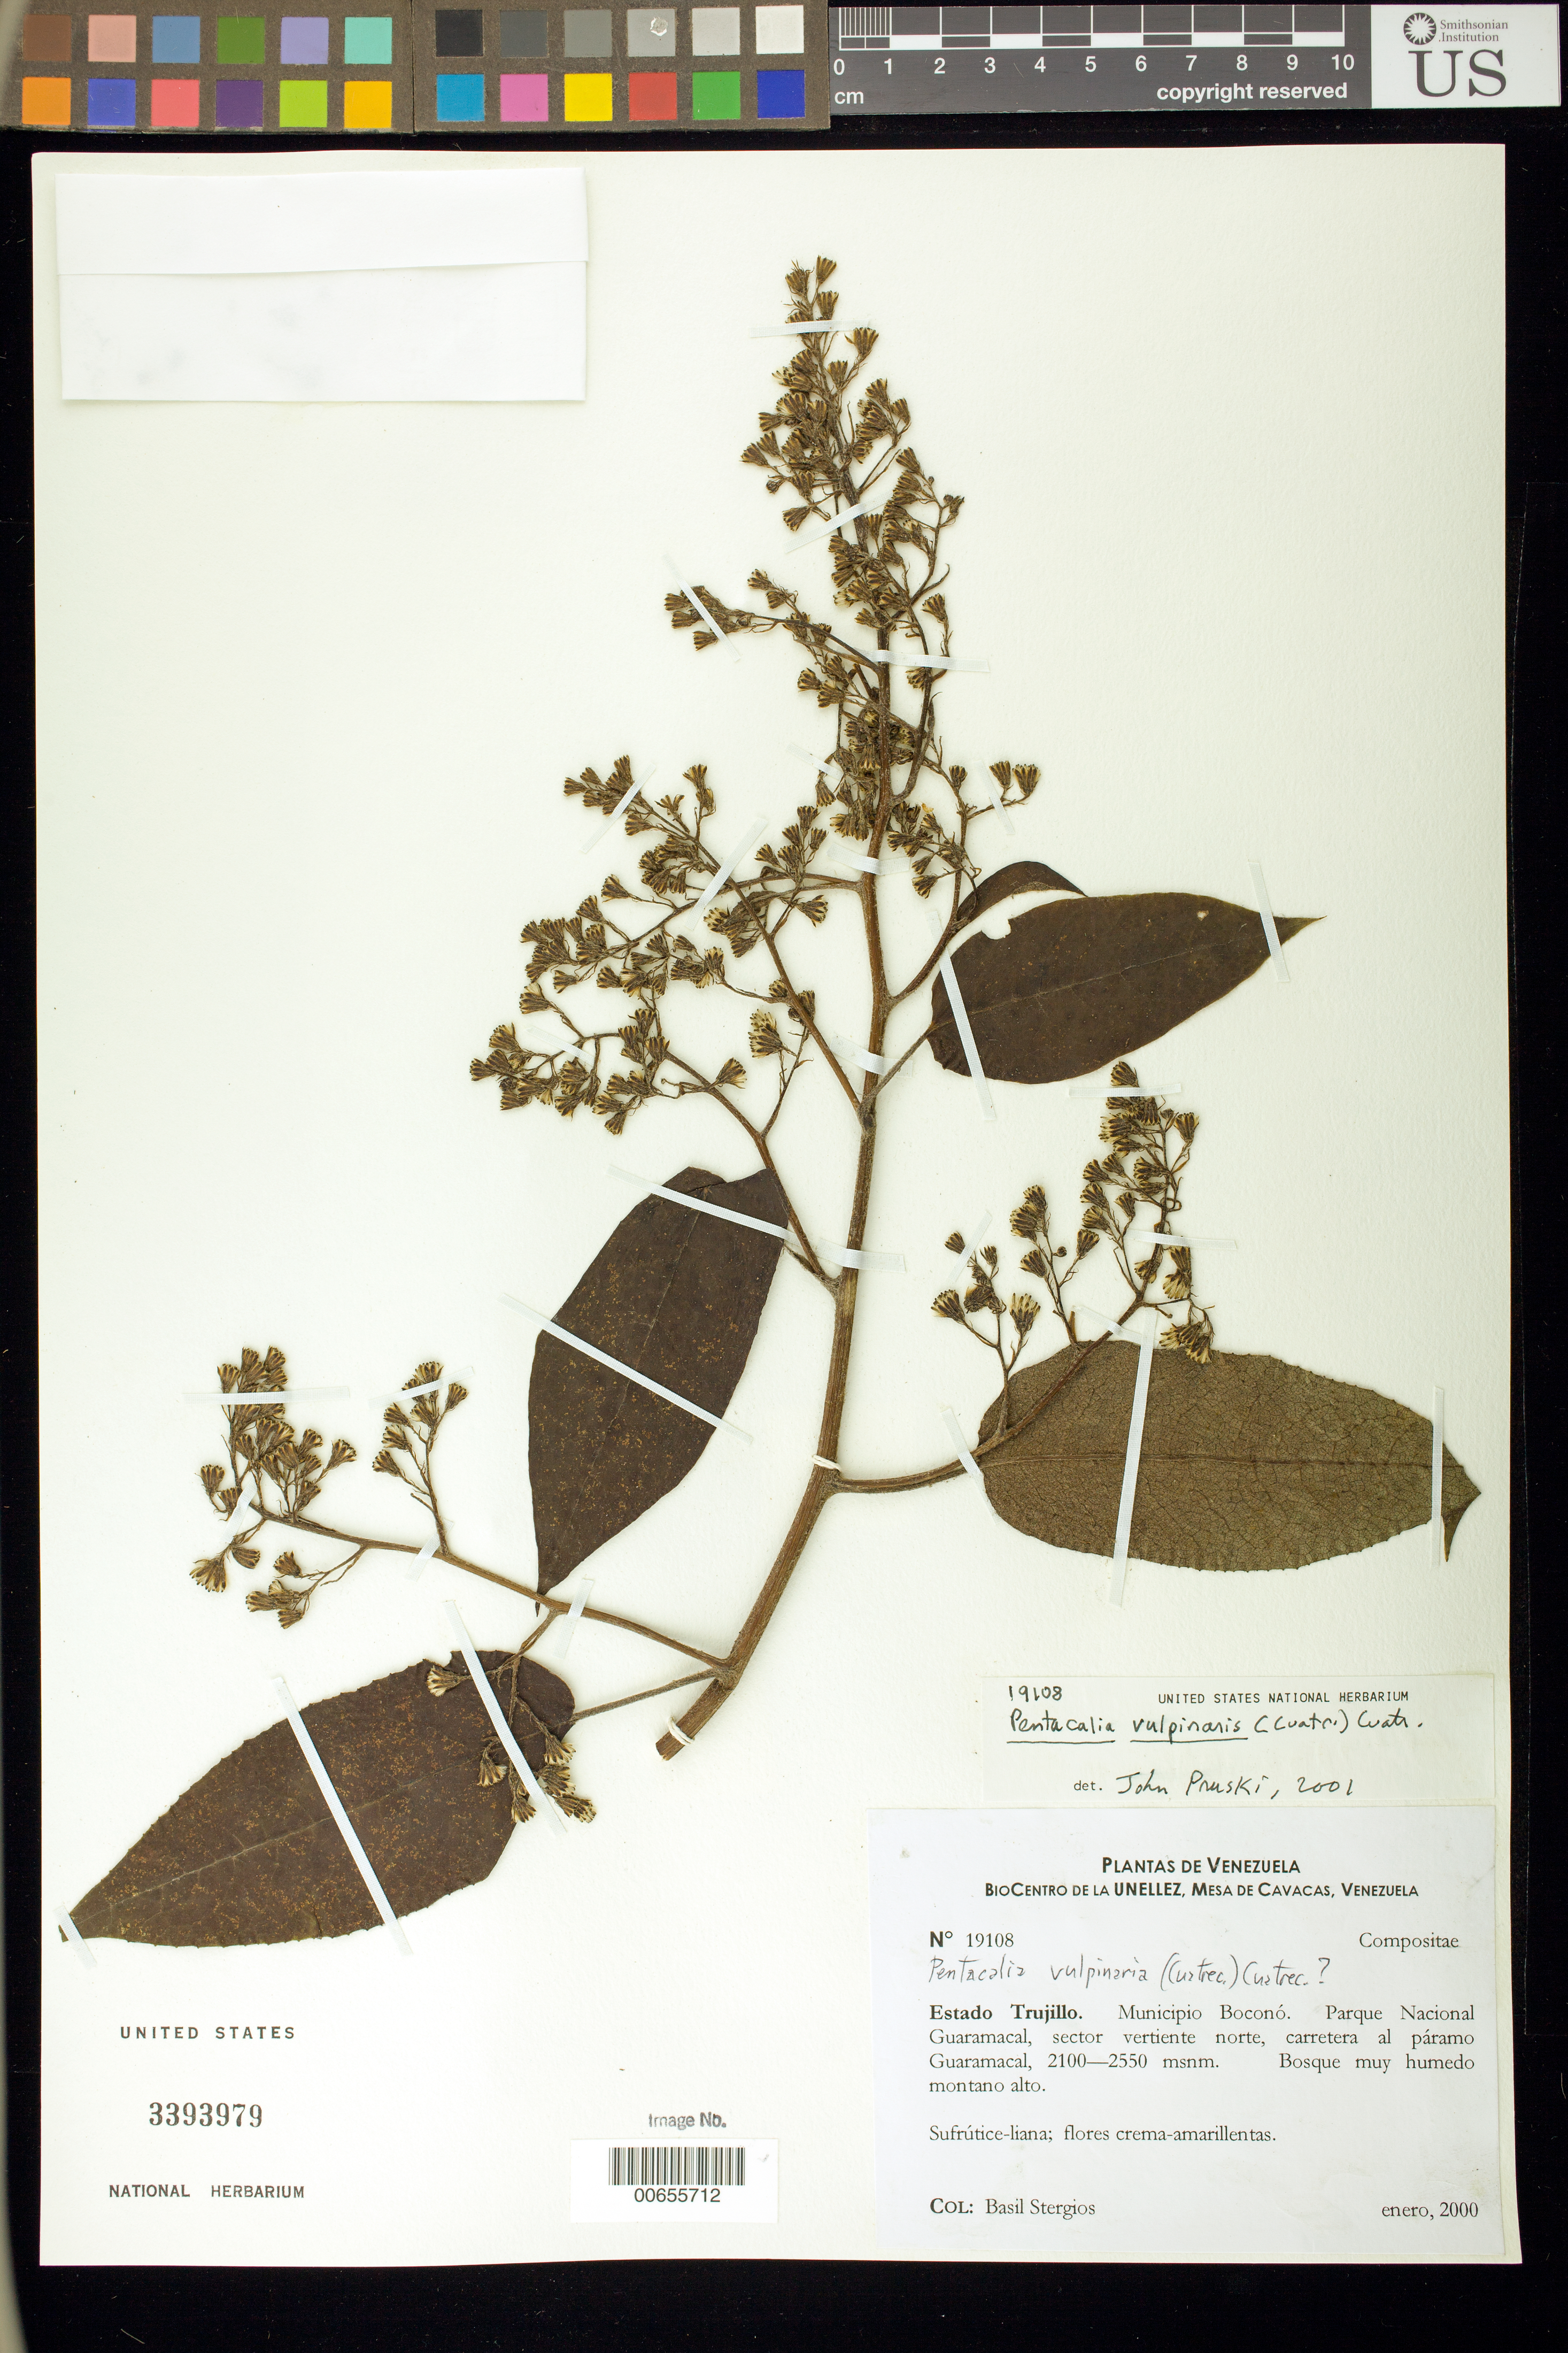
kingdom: Plantae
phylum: Tracheophyta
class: Magnoliopsida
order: Asterales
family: Asteraceae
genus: Pentacalia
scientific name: Pentacalia vulpinaris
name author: (Cuatrec.) Cuatrec.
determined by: Pruski, J. F.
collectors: B. G. Stergios & R. Caracas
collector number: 19108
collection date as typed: Jan 2000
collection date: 2000-01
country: Venezuela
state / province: Trujillo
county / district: Boconó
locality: Parque Nacional Guaramacal, vertiente N, carretera al páramo Guaramacal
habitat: Bosque muy húmedo montano alto.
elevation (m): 2100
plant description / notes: MY, TEX, PORT, US, VEN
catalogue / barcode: US 3393979